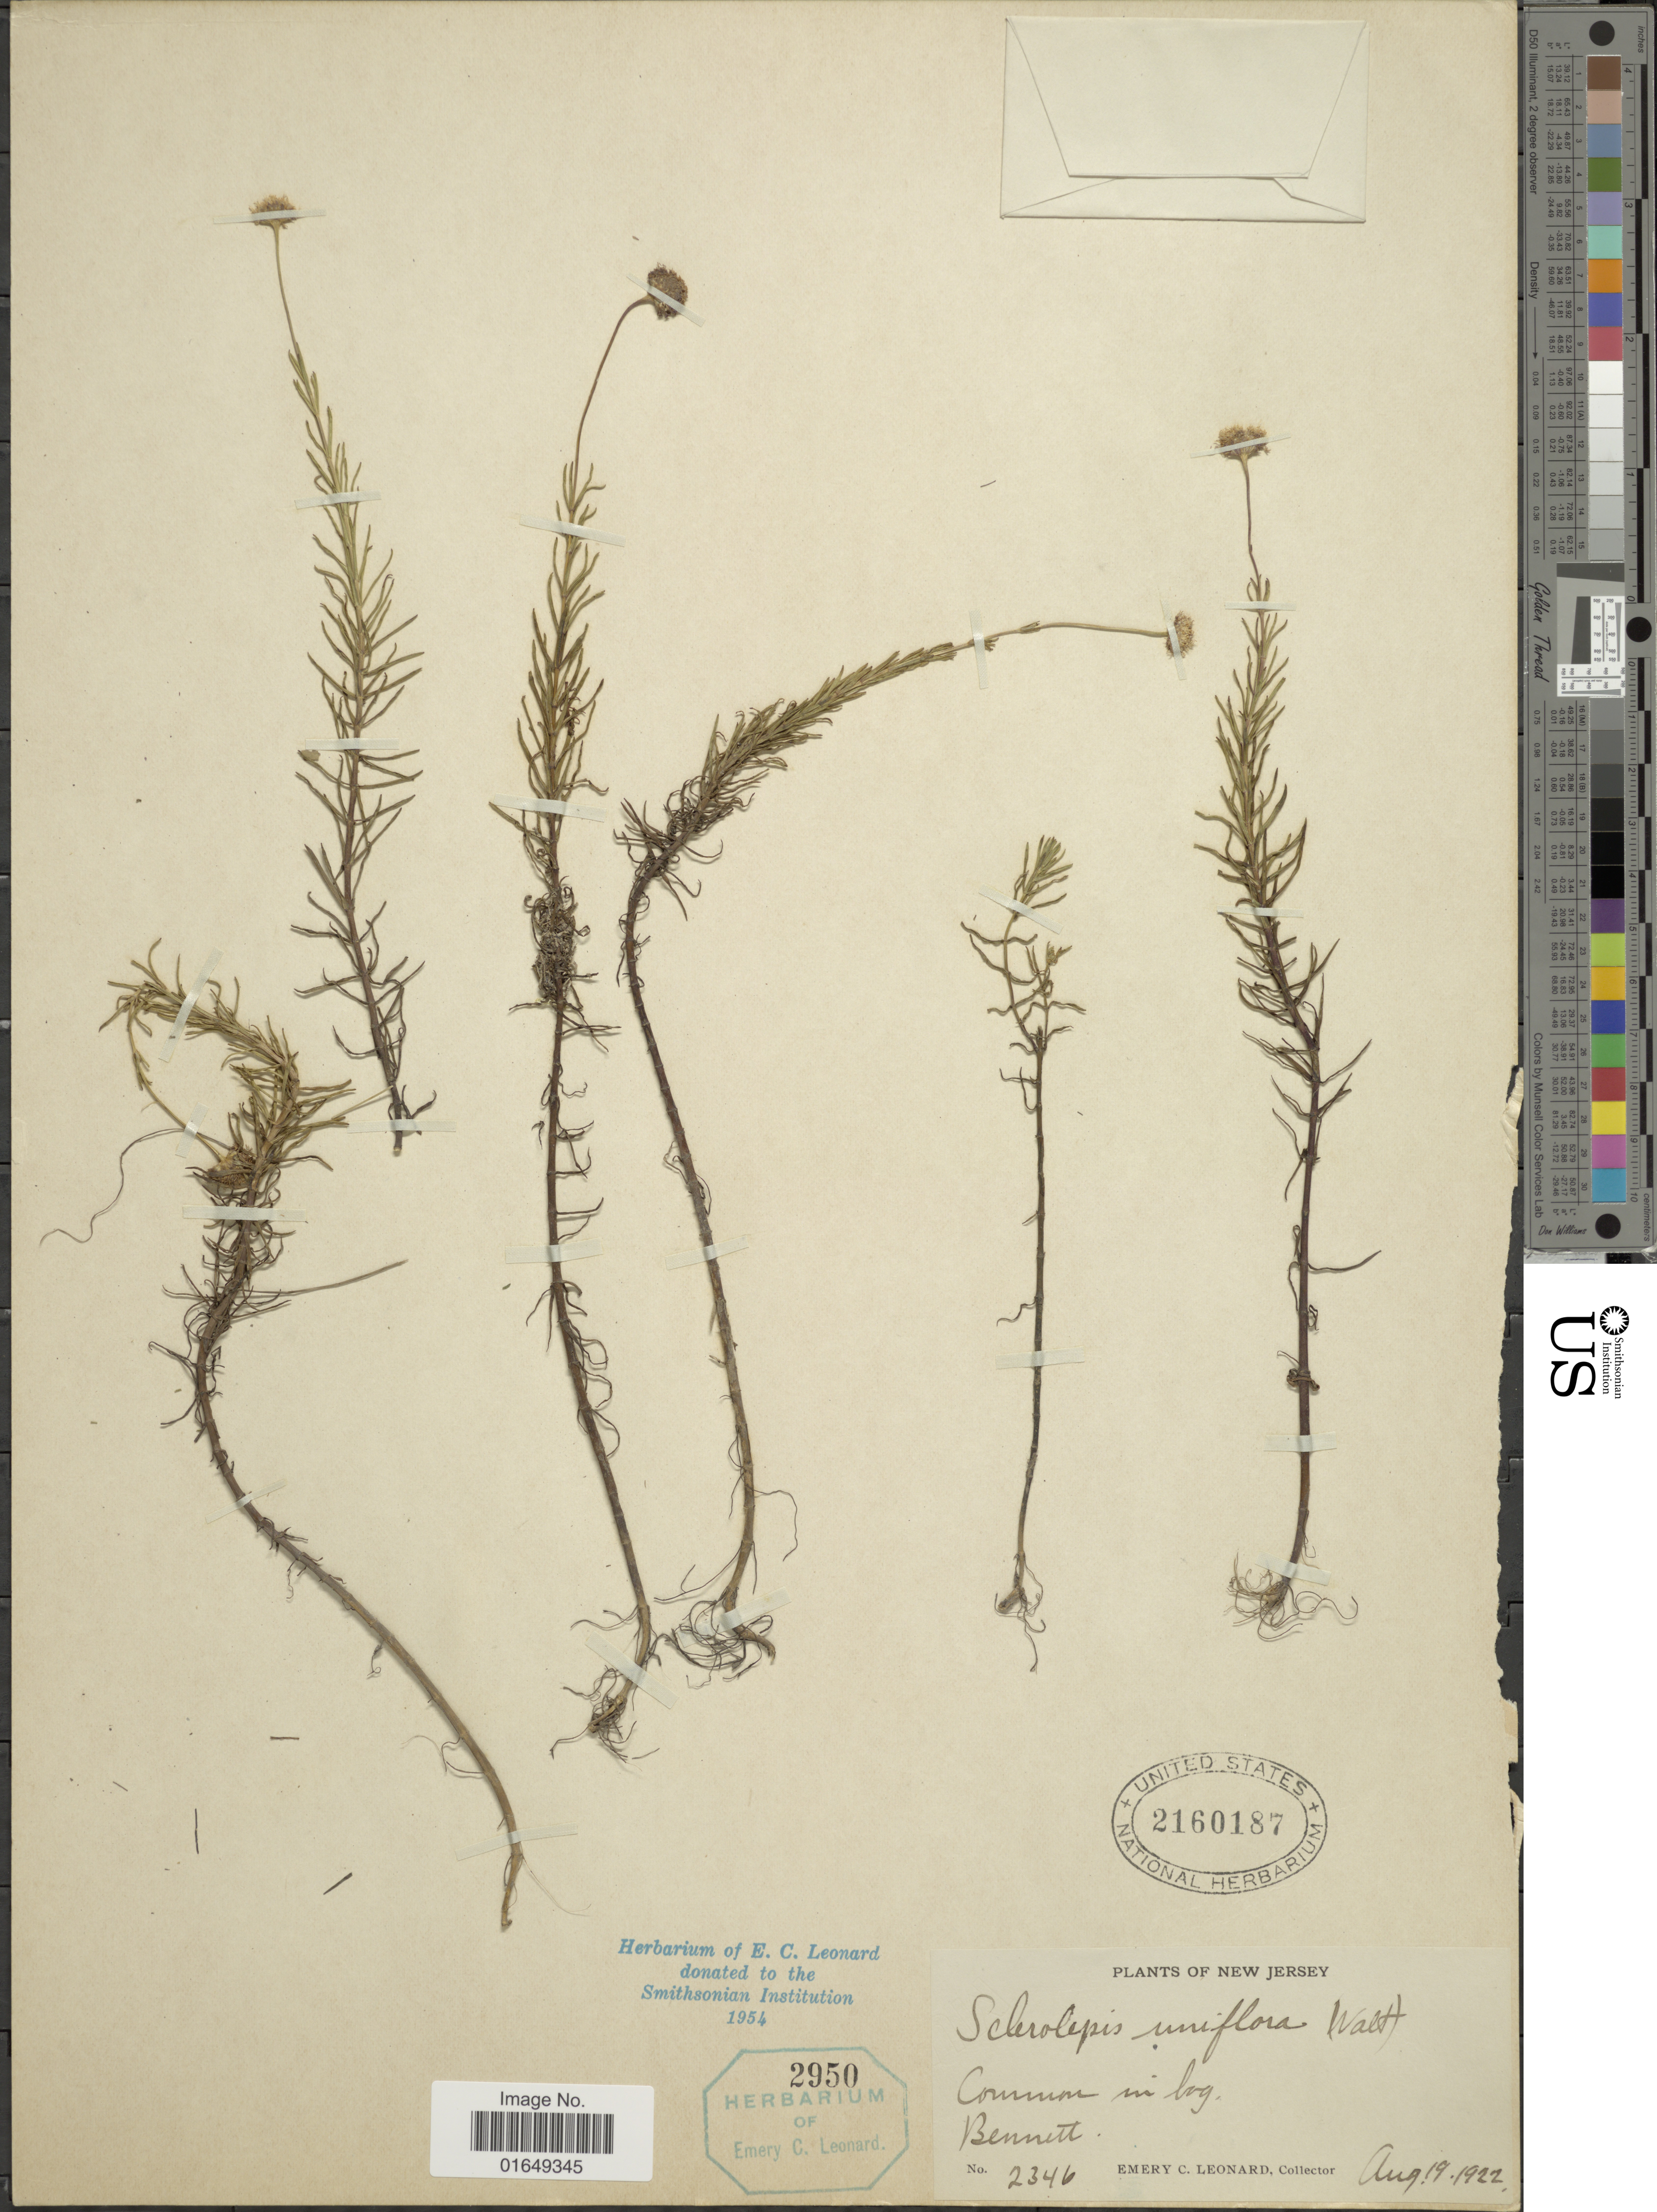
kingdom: Plantae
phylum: Tracheophyta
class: Magnoliopsida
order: Asterales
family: Asteraceae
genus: Sclerolepis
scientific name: Sclerolepis uniflora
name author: (Walter) Britton et al.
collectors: E. C. Leonard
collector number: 2346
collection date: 1922-08-19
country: United States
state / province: New Jersey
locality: Bennett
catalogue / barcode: US 2160187